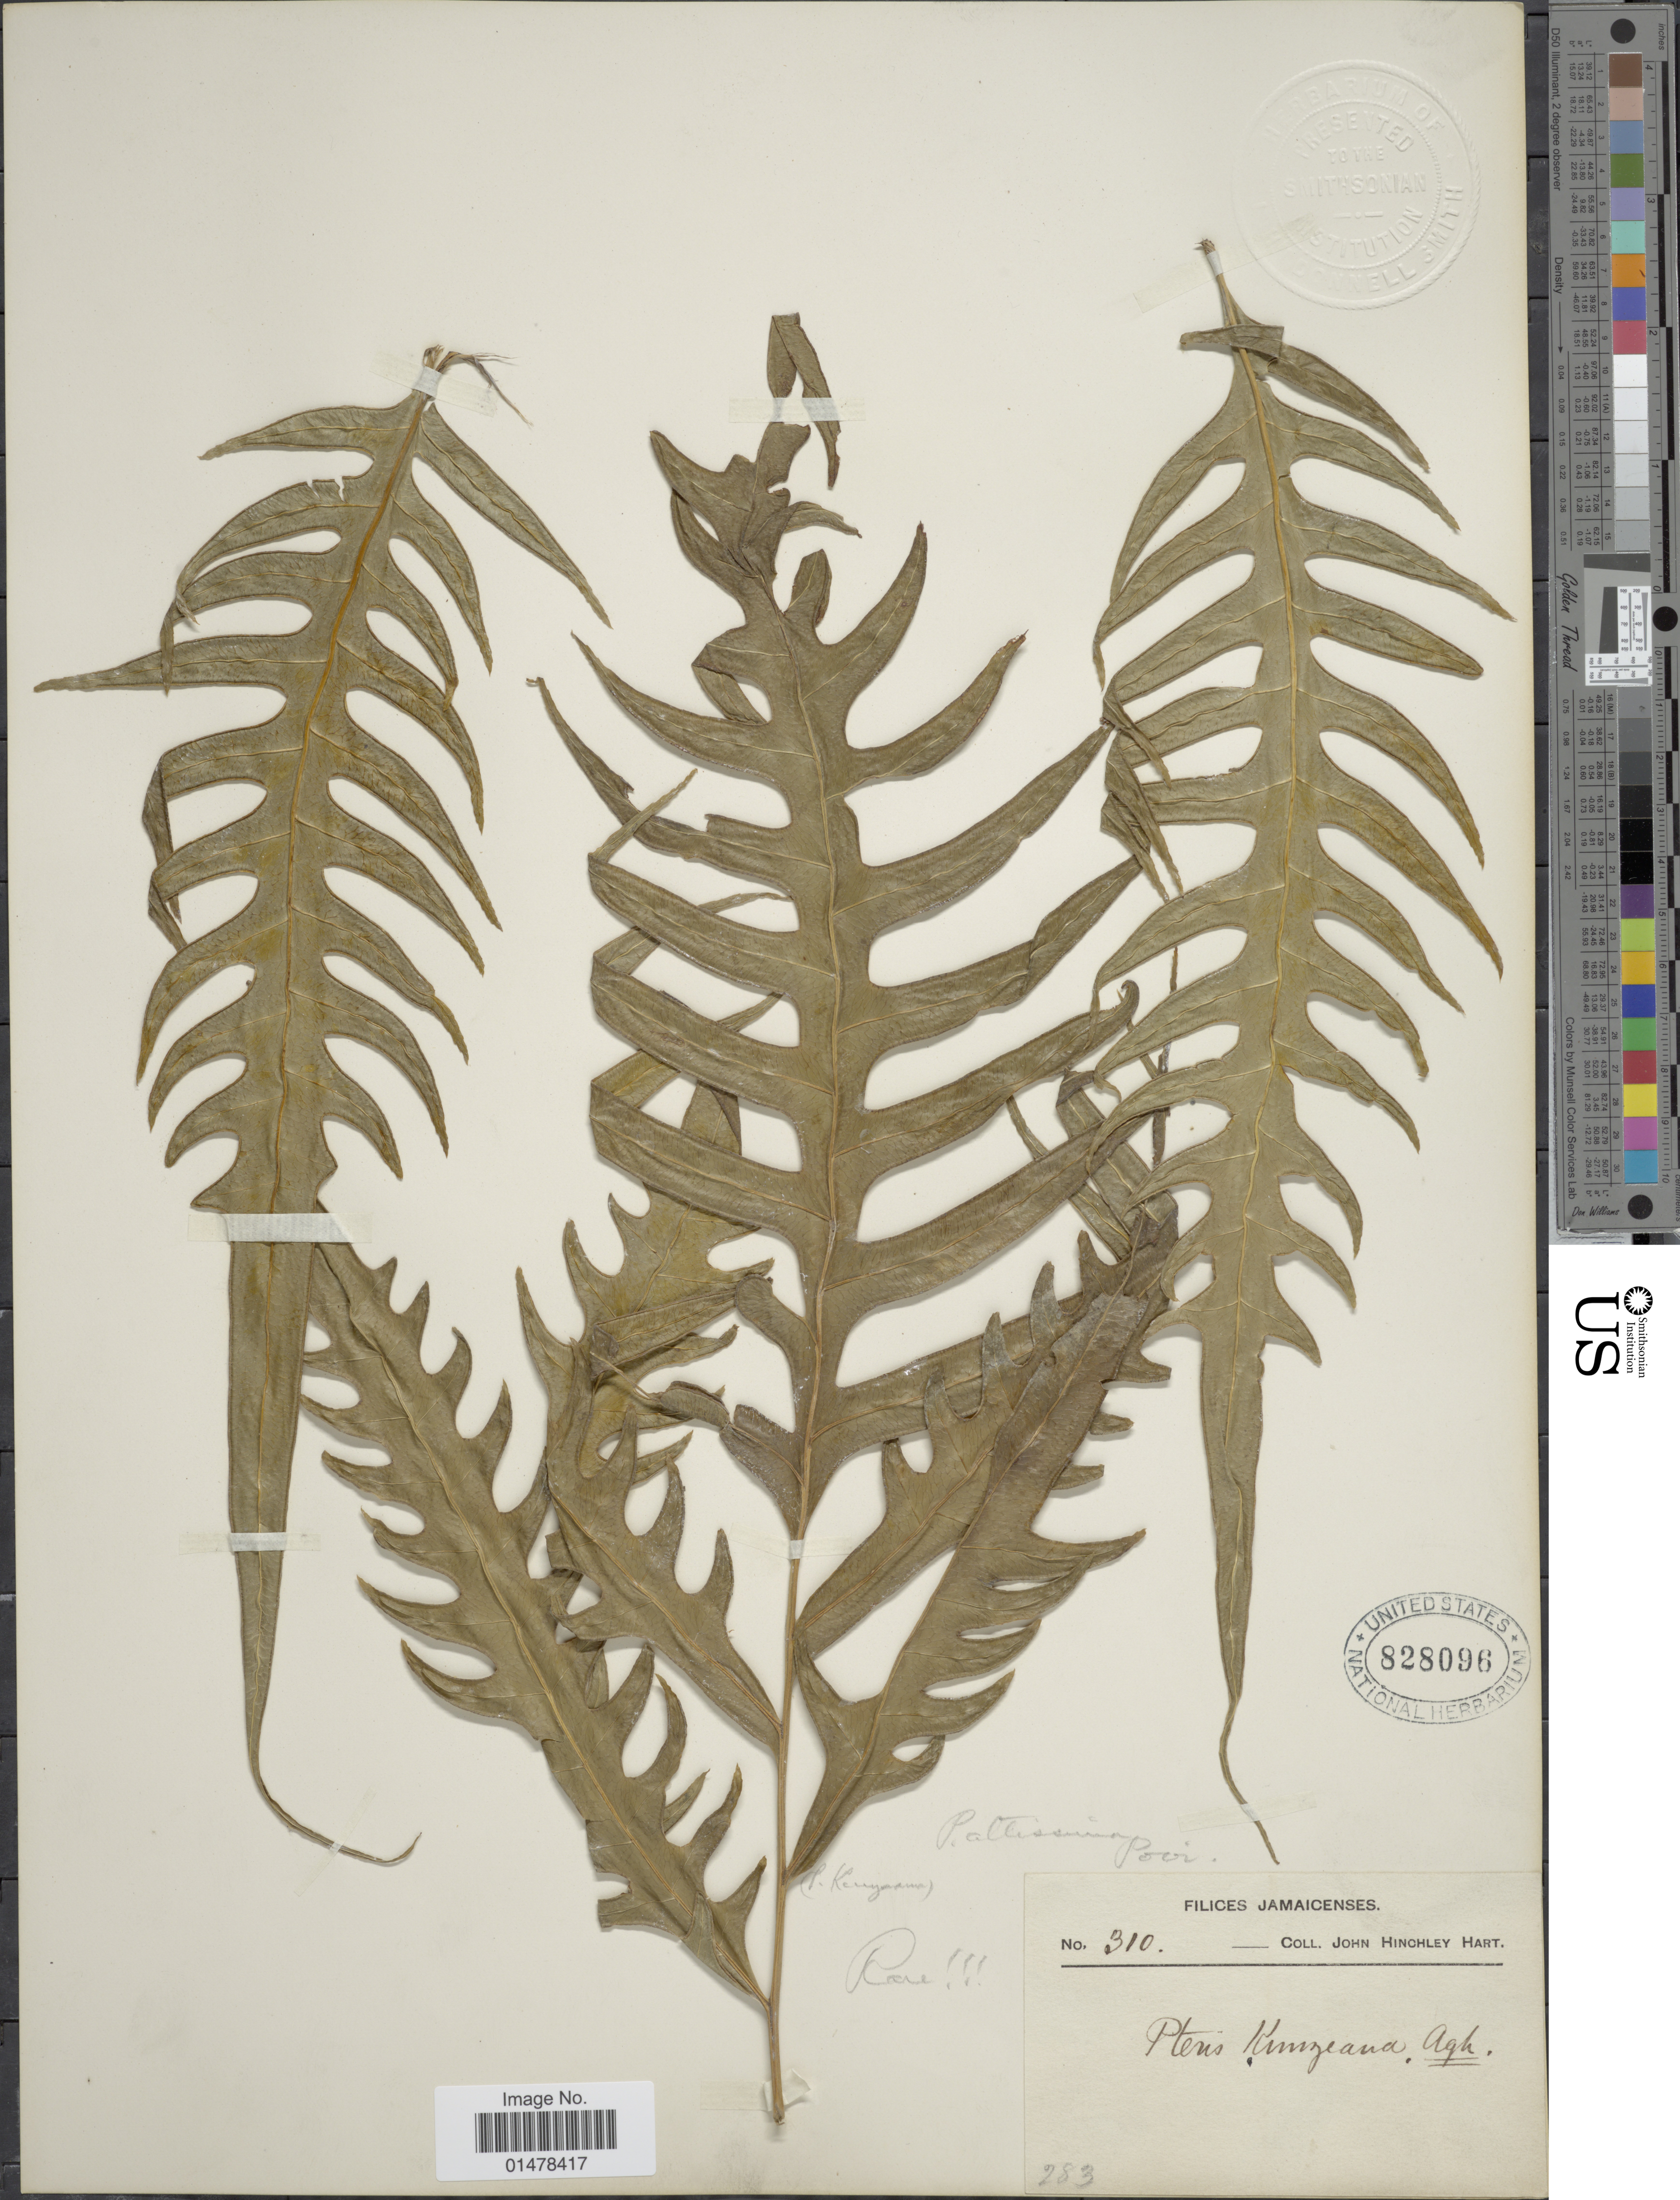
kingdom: Plantae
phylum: Tracheophyta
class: Polypodiopsida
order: Polypodiales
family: Pteridaceae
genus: Pteris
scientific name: Pteris altissima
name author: Poir.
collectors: J. H. Hart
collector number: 310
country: Jamaica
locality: Filices Jamaicenses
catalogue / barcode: US 828096